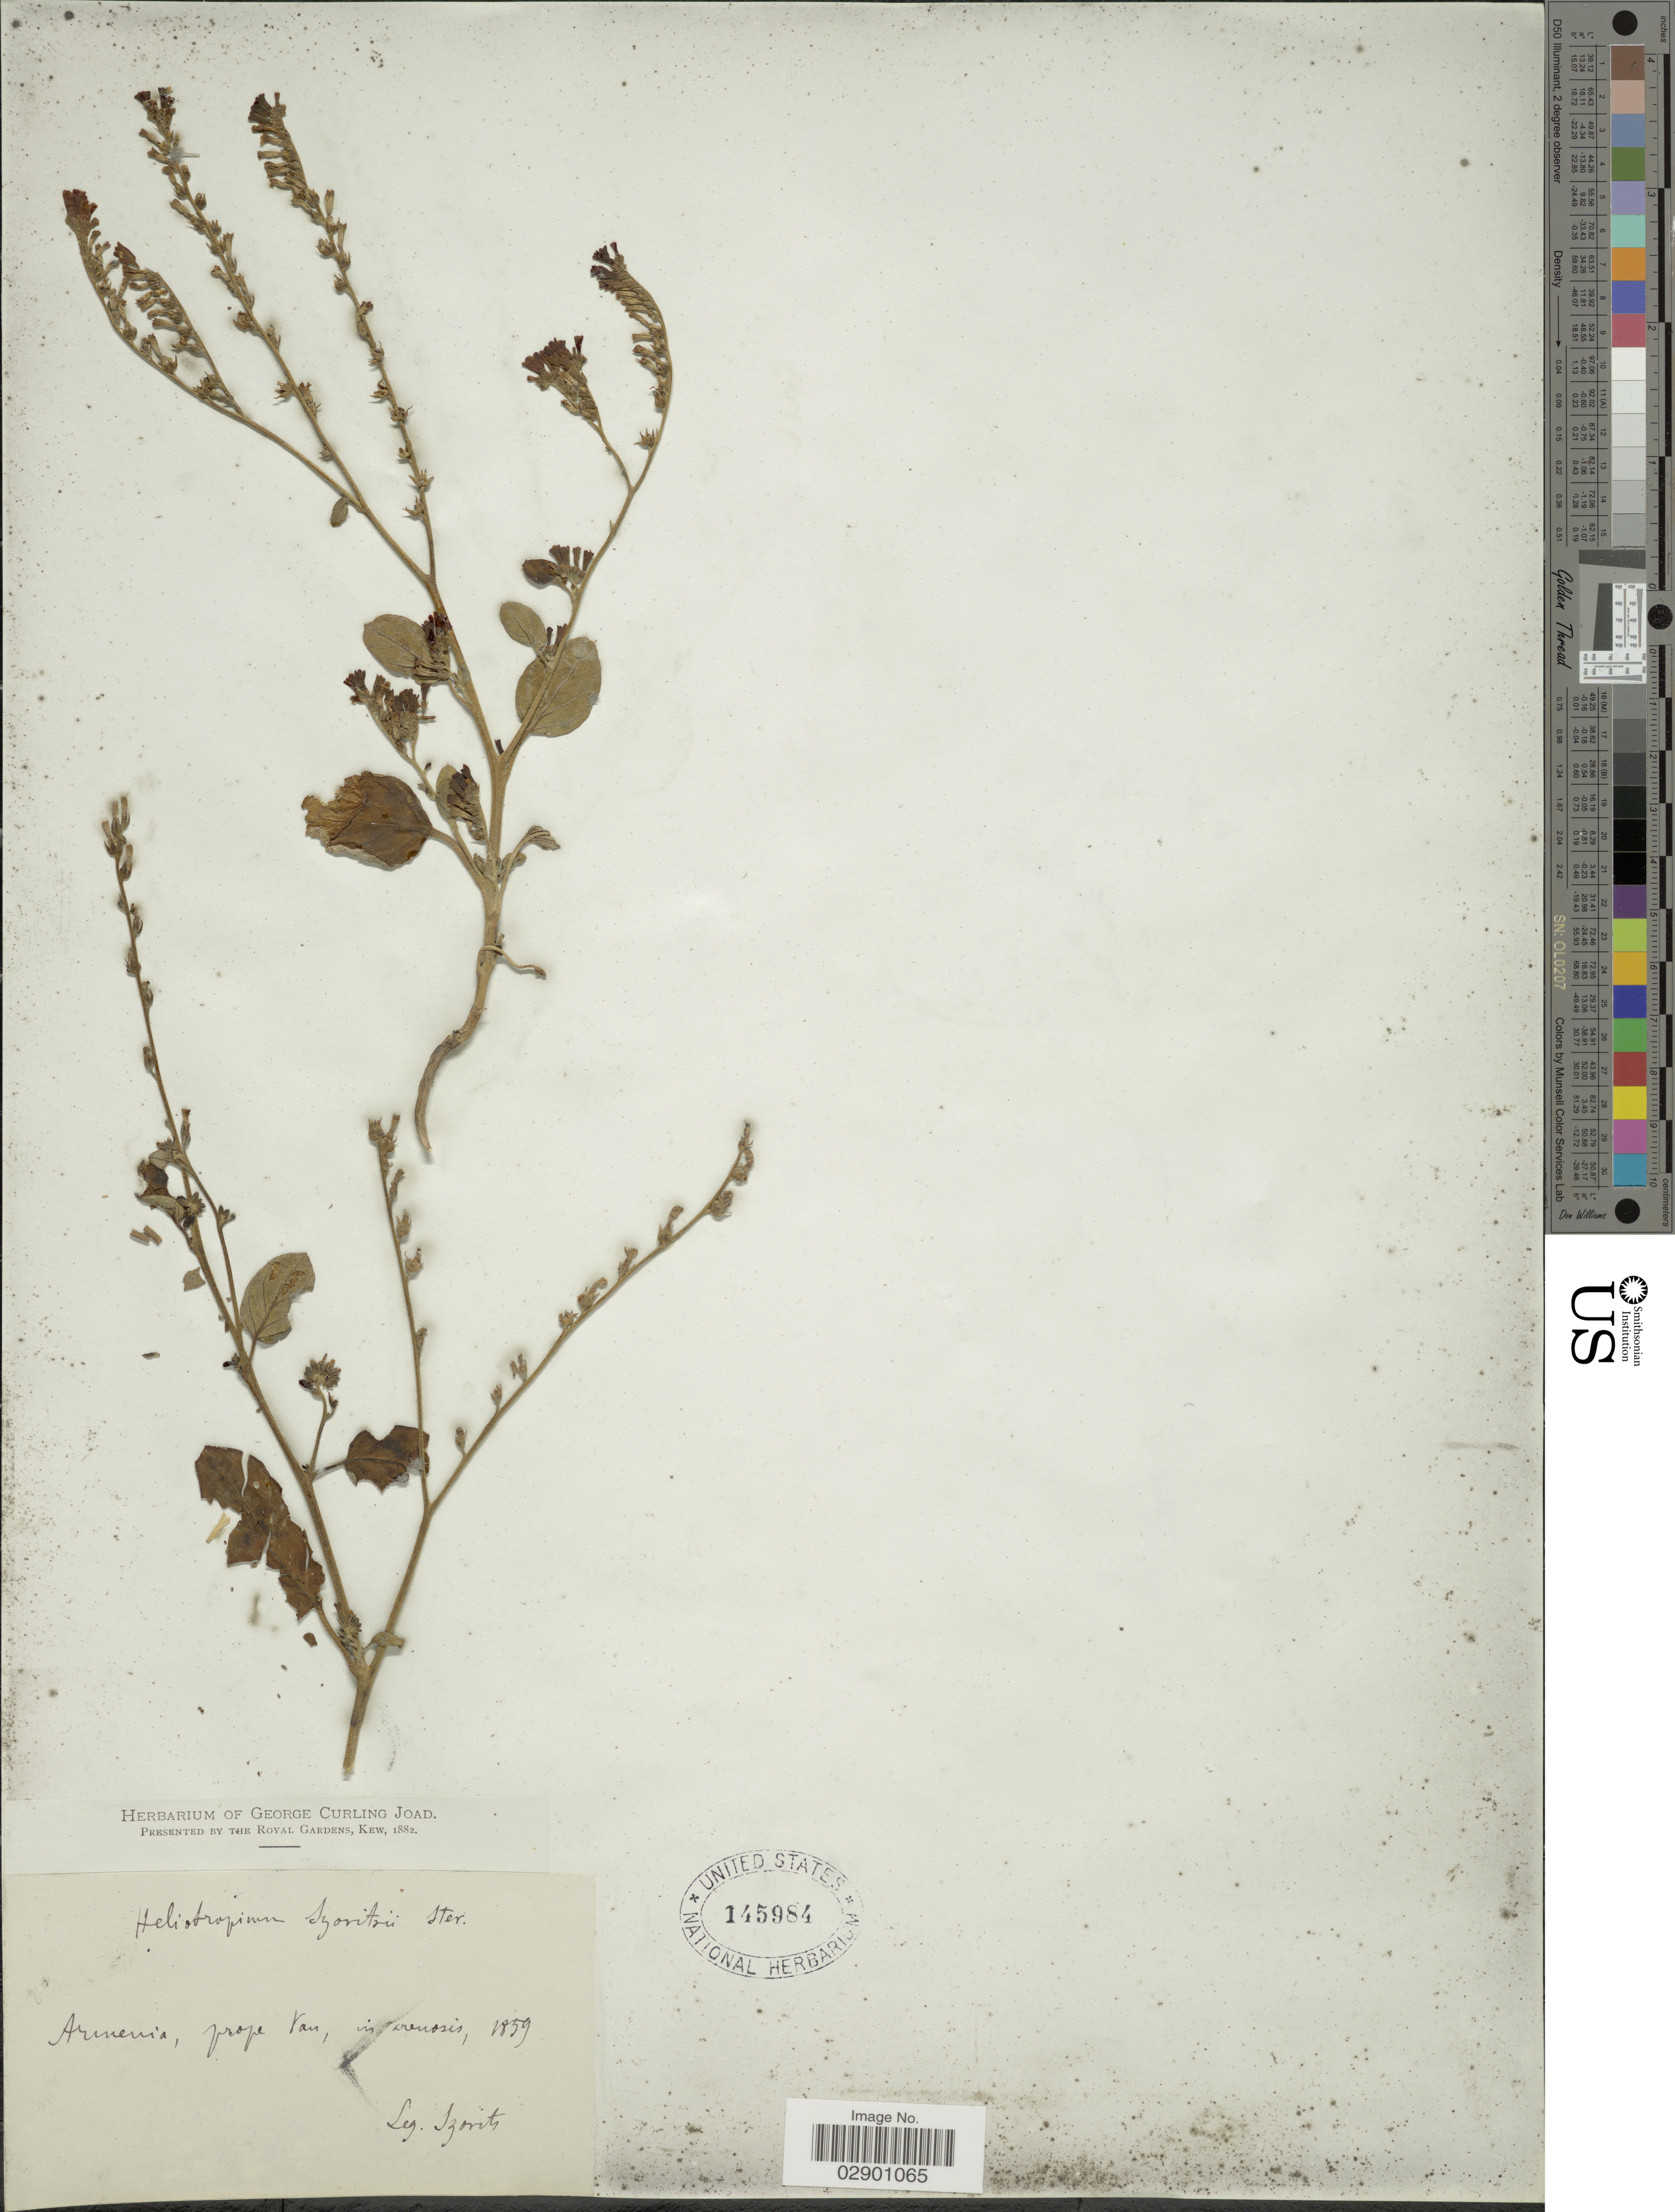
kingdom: Plantae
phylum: Tracheophyta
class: Magnoliopsida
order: Boraginales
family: Heliotropiaceae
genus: Heliotropium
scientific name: Heliotropium szovitsii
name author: Bunge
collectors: Szovits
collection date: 1859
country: Turkey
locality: Prope Van, in crenosis.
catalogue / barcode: US 145984